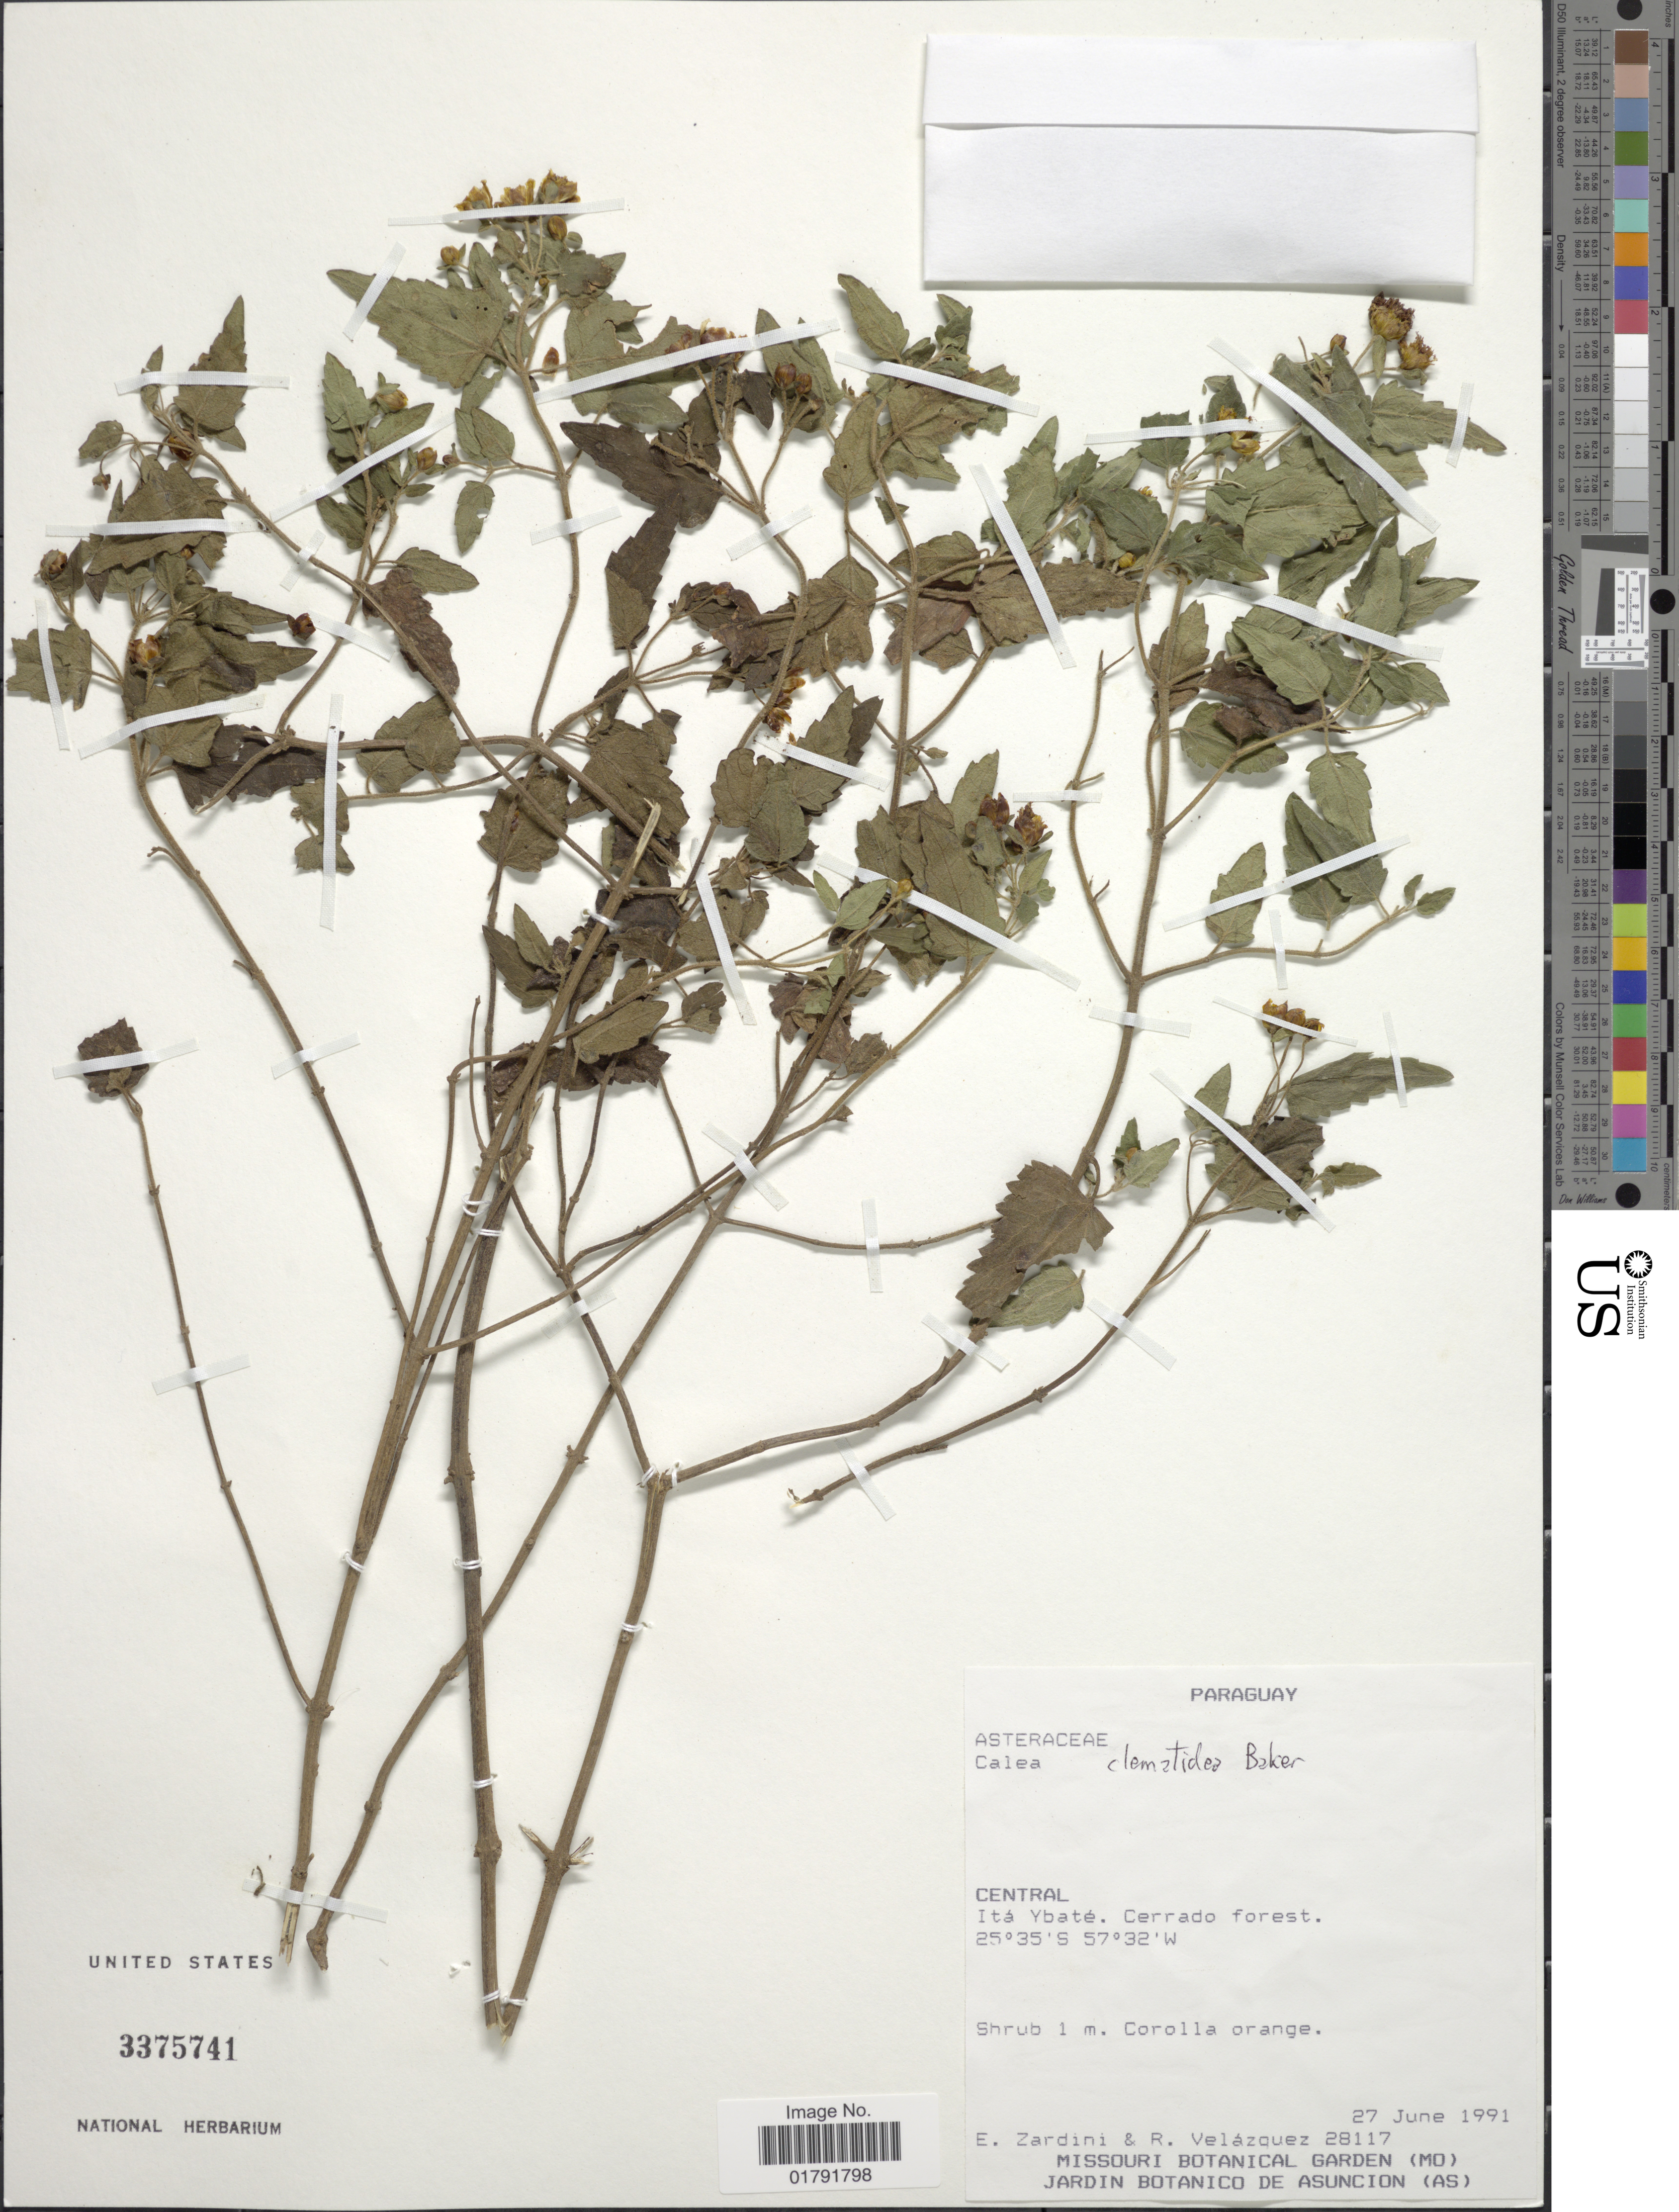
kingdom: Plantae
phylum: Tracheophyta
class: Magnoliopsida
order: Asterales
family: Asteraceae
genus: Calea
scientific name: Calea clematidea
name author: Baker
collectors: E. M. Zardini & R. Velázquez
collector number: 28117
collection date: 1991-06-27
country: Paraguay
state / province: Central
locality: Ita Ybate, cerrado forest.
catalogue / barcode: US 3375741